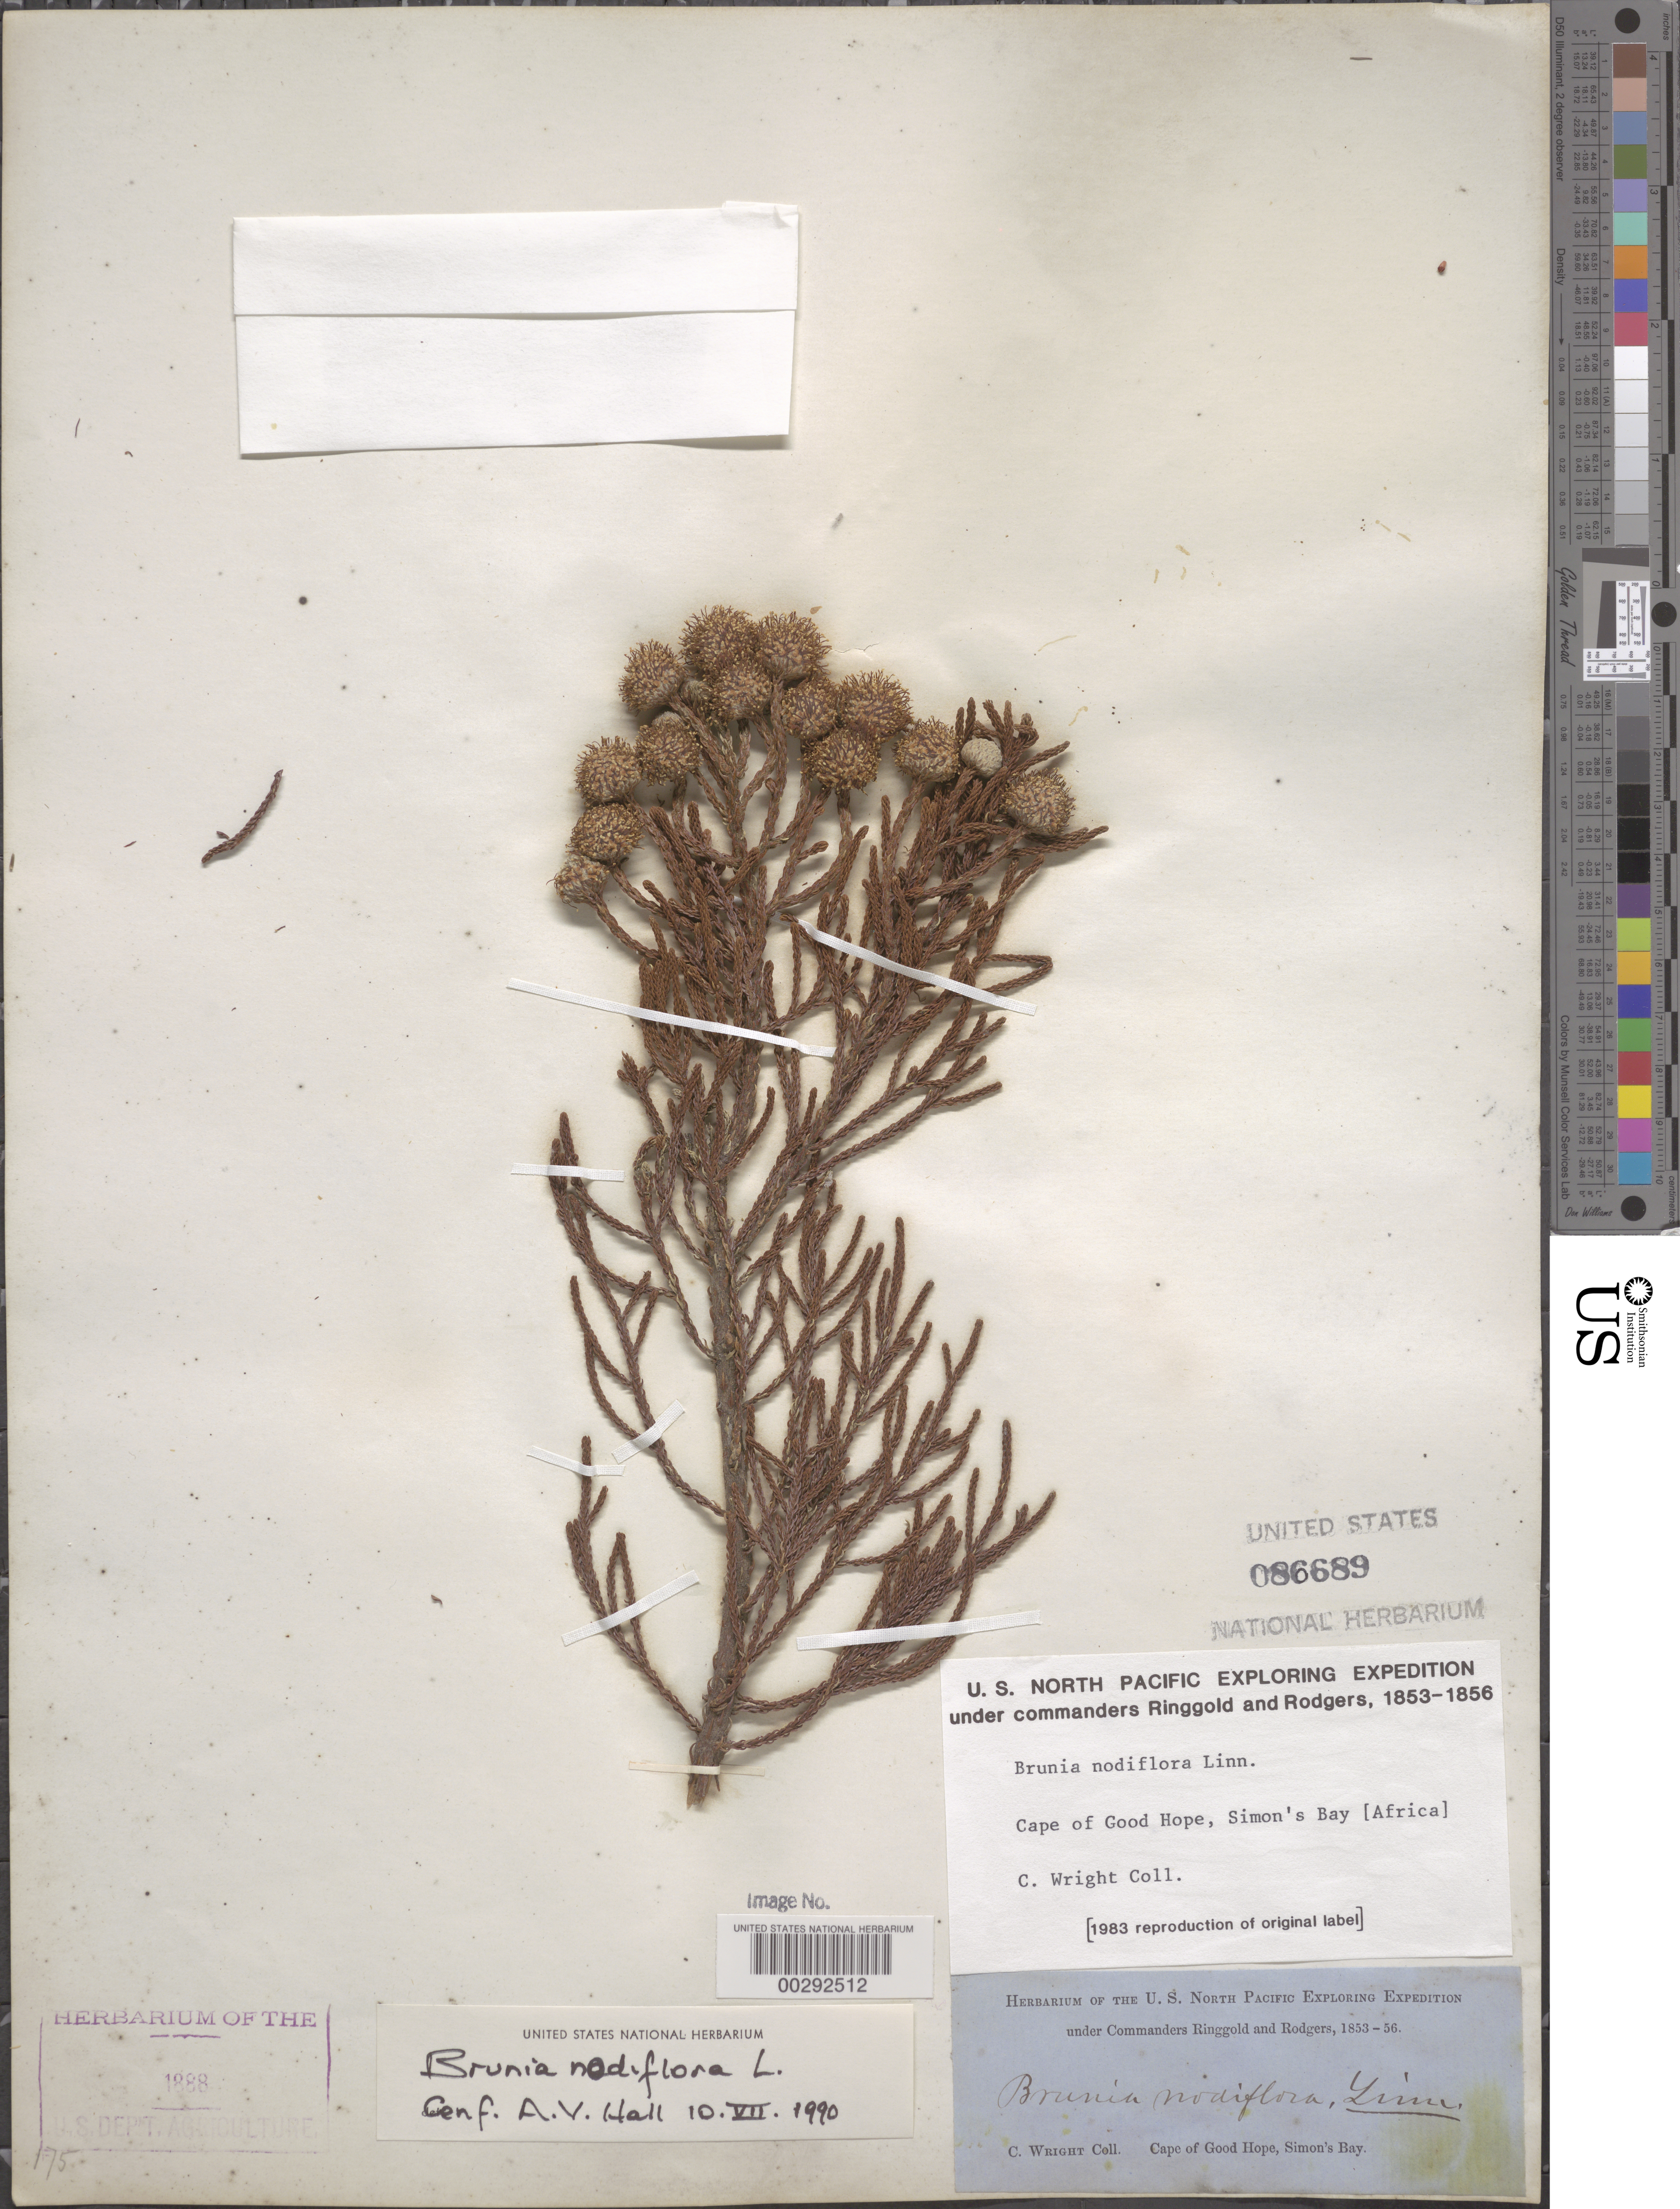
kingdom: Plantae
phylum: Tracheophyta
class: Magnoliopsida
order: Bruniales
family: Bruniaceae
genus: Brunia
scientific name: Brunia noduliflora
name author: Goldblatt & J.C. Manning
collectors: Wilkes Explor. Exped.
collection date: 1838/1842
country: South Africa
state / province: Western Cape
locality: Simon's bay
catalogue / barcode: US 86689